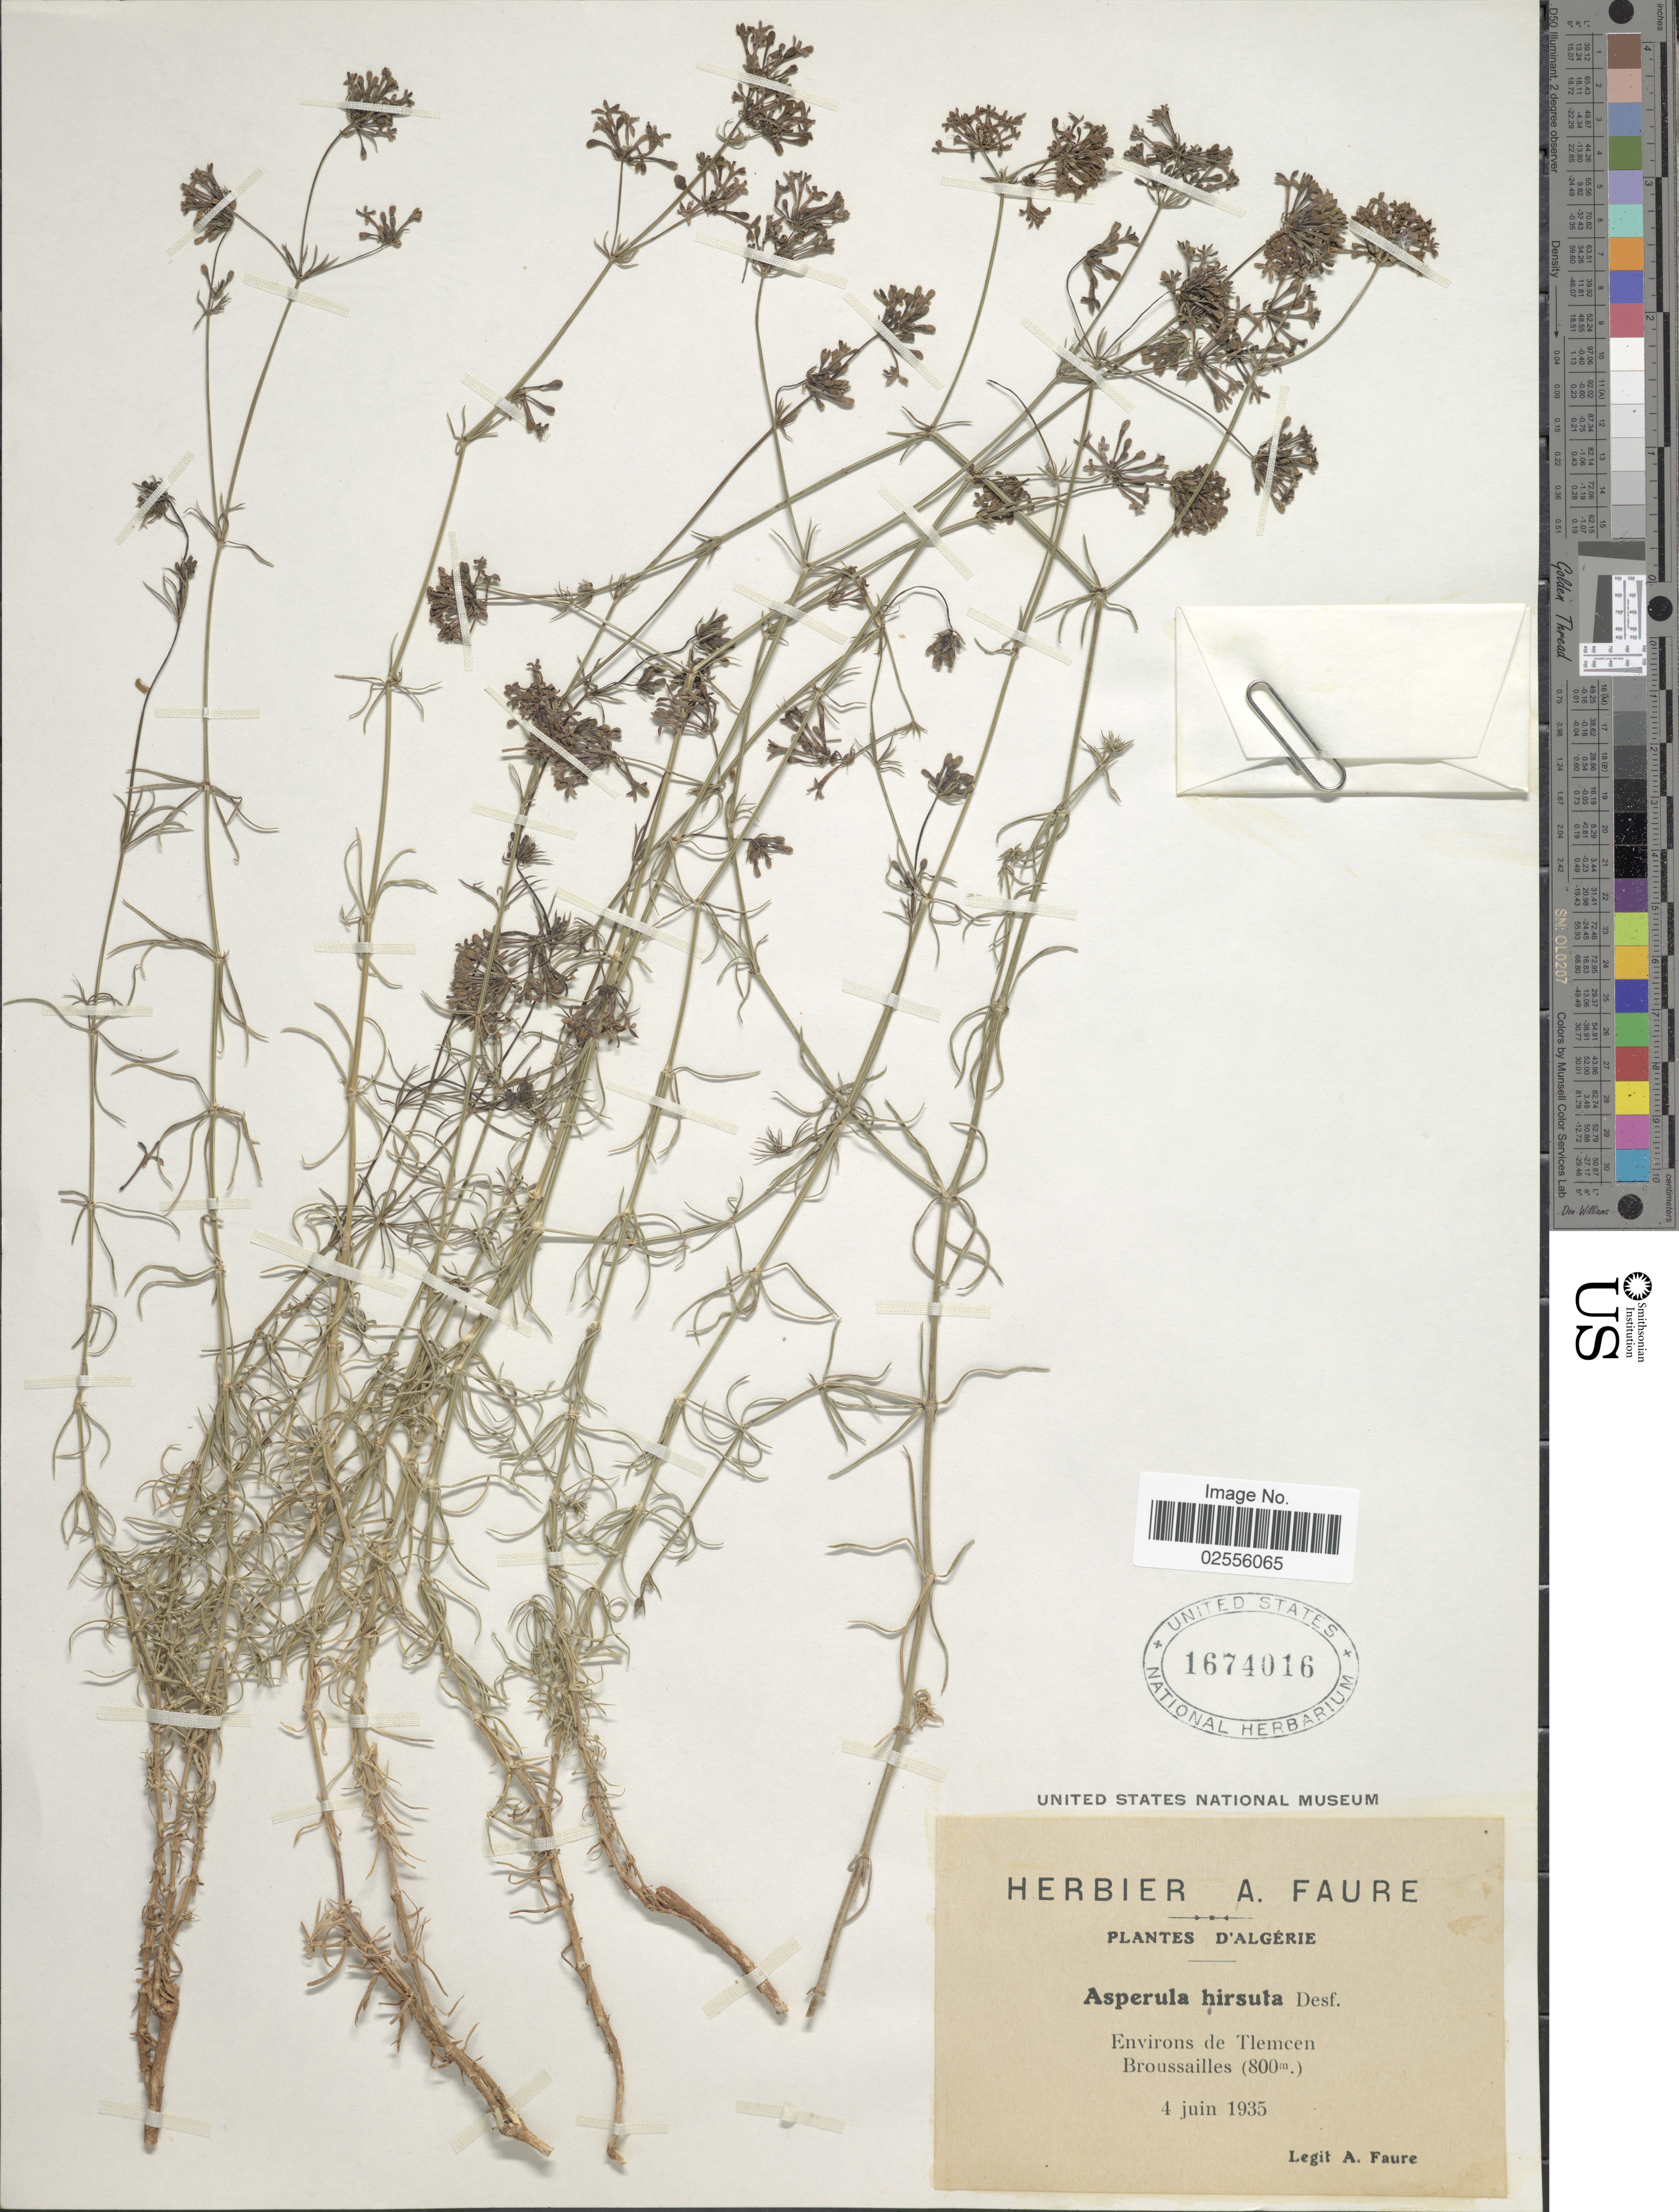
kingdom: Plantae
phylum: Tracheophyta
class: Magnoliopsida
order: Gentianales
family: Rubiaceae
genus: Asperula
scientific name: Asperula hirsuta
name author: Desf.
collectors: A. Faure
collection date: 1935-06-04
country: Algeria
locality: Environs de Tlemcen Brousailles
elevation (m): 800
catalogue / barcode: US 1674016